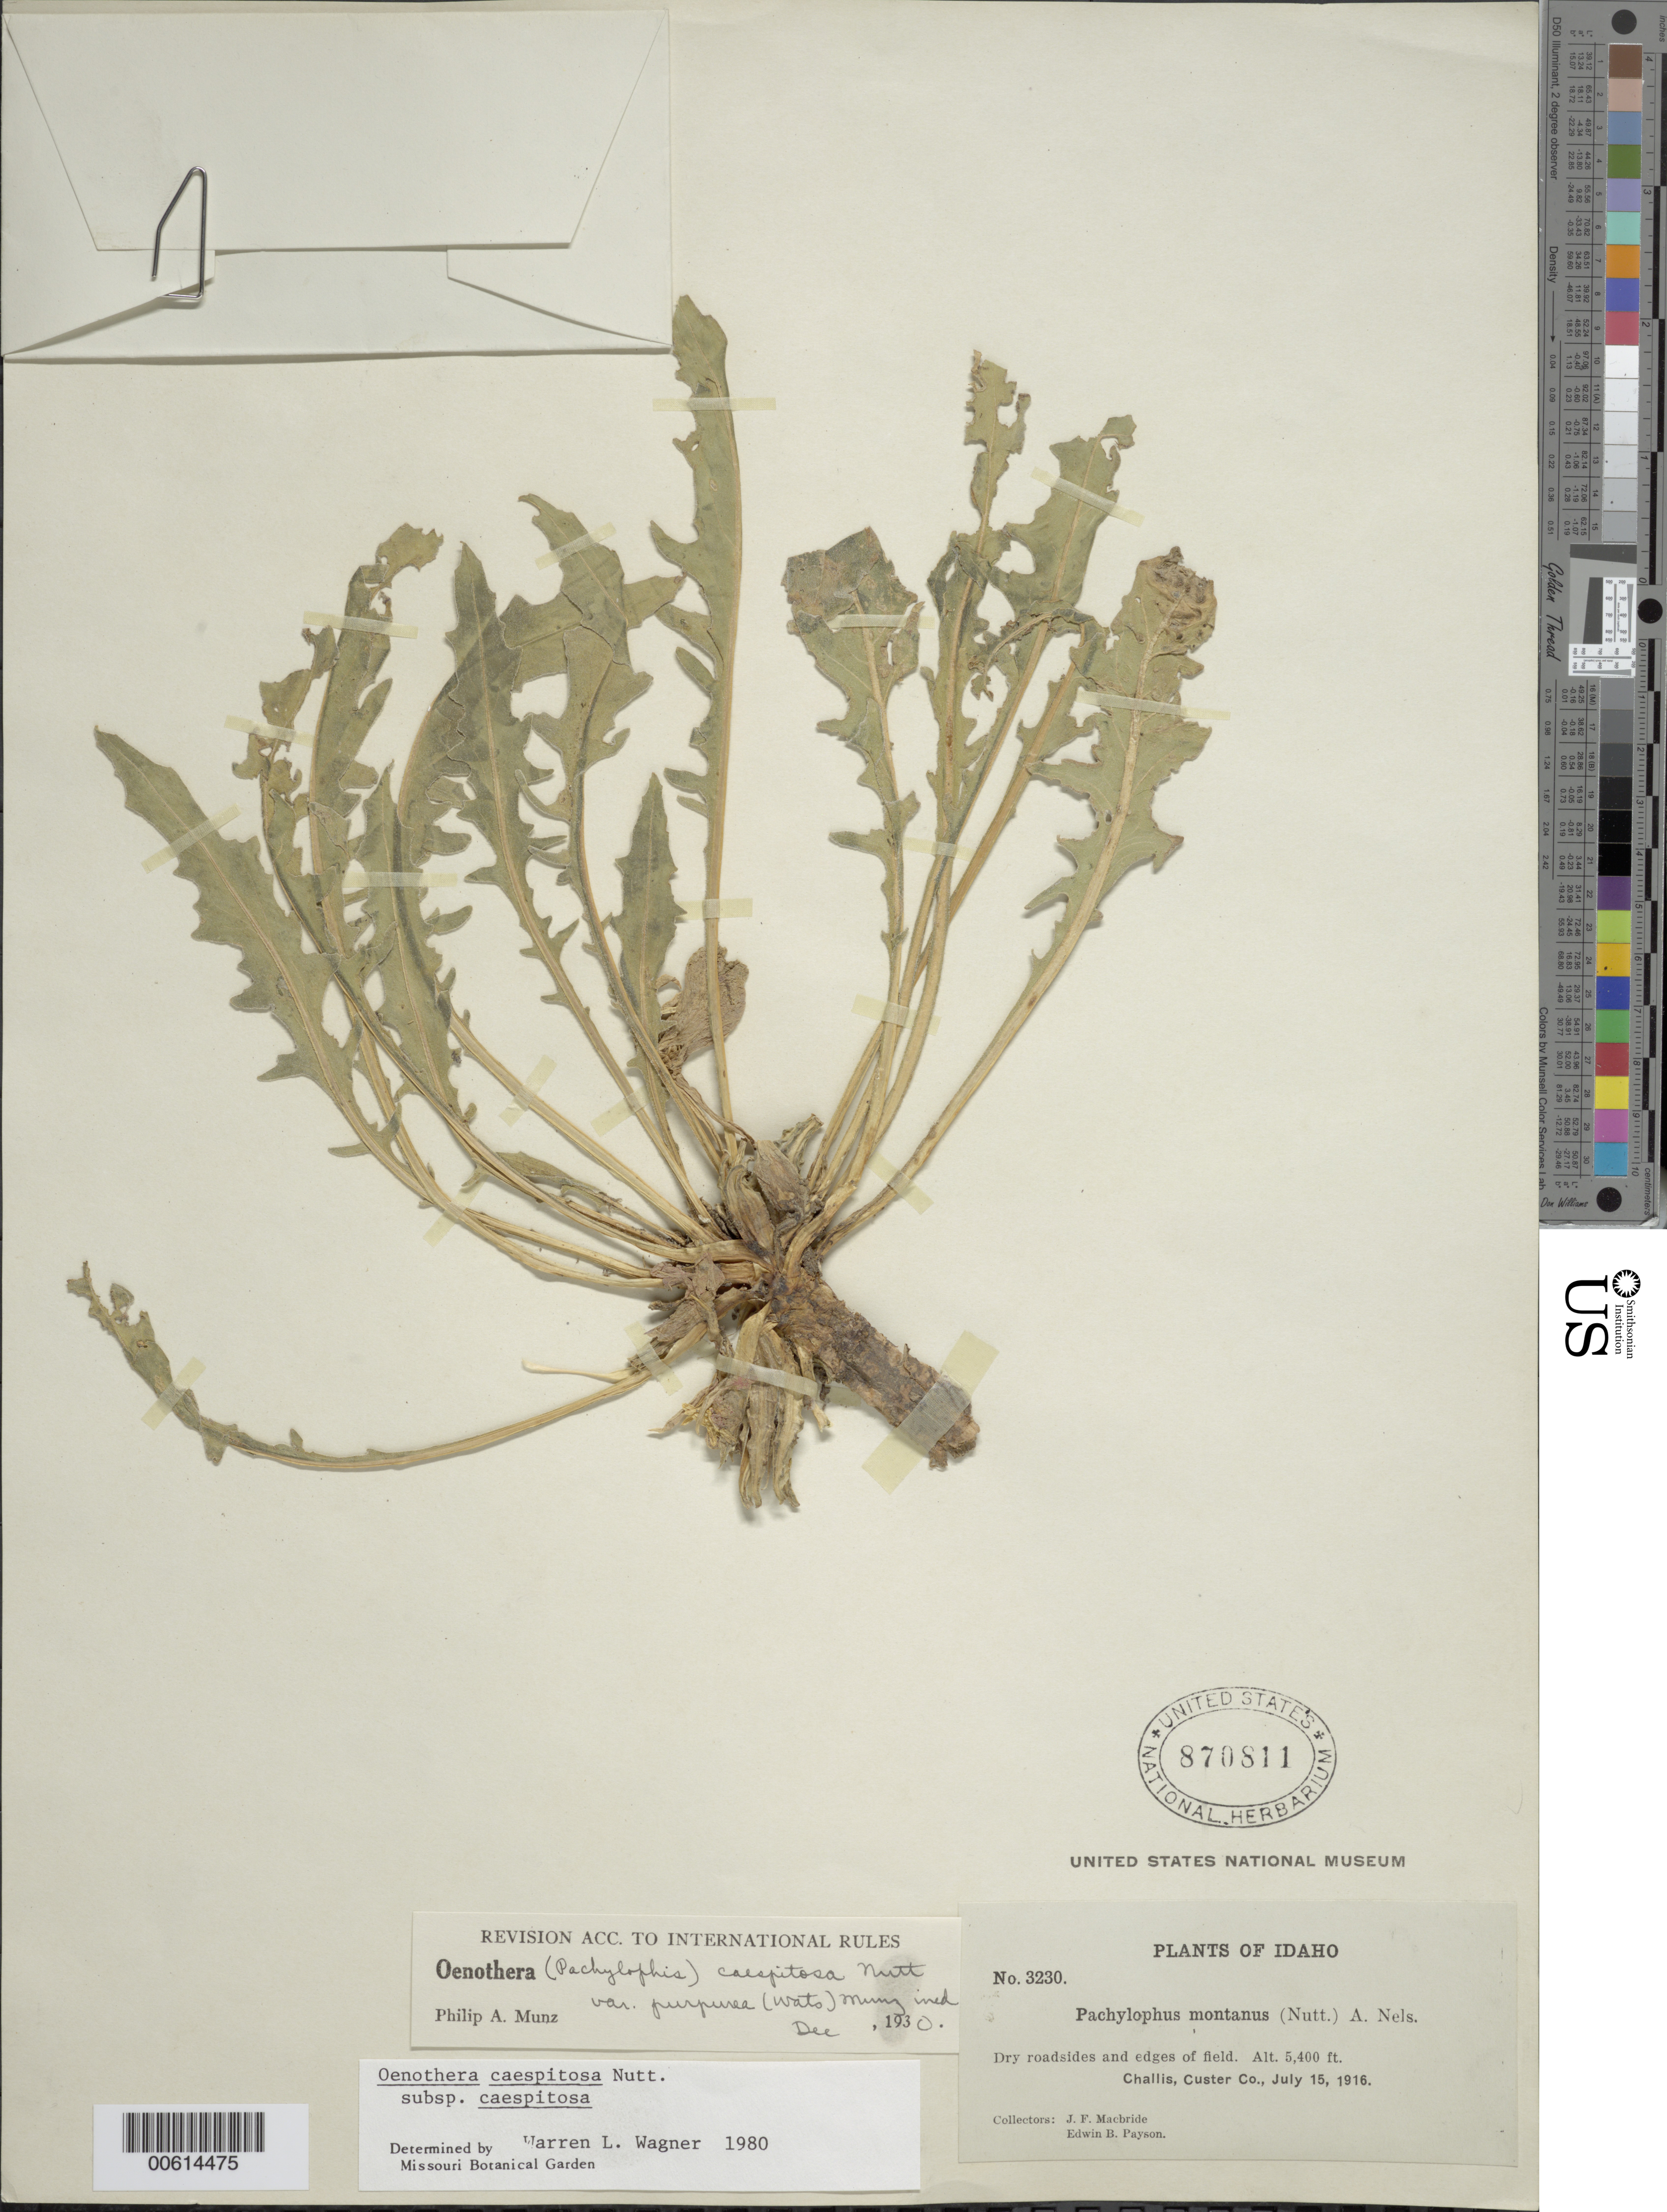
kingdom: Plantae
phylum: Tracheophyta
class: Magnoliopsida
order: Myrtales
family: Onagraceae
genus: Oenothera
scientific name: Oenothera cespitosa subsp. cespitosa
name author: Nutt.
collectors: J. F. Macbride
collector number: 3230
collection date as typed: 15 Jul 1916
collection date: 1916-07-15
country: United States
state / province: Idaho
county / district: Custer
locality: Challis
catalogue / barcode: US 870811